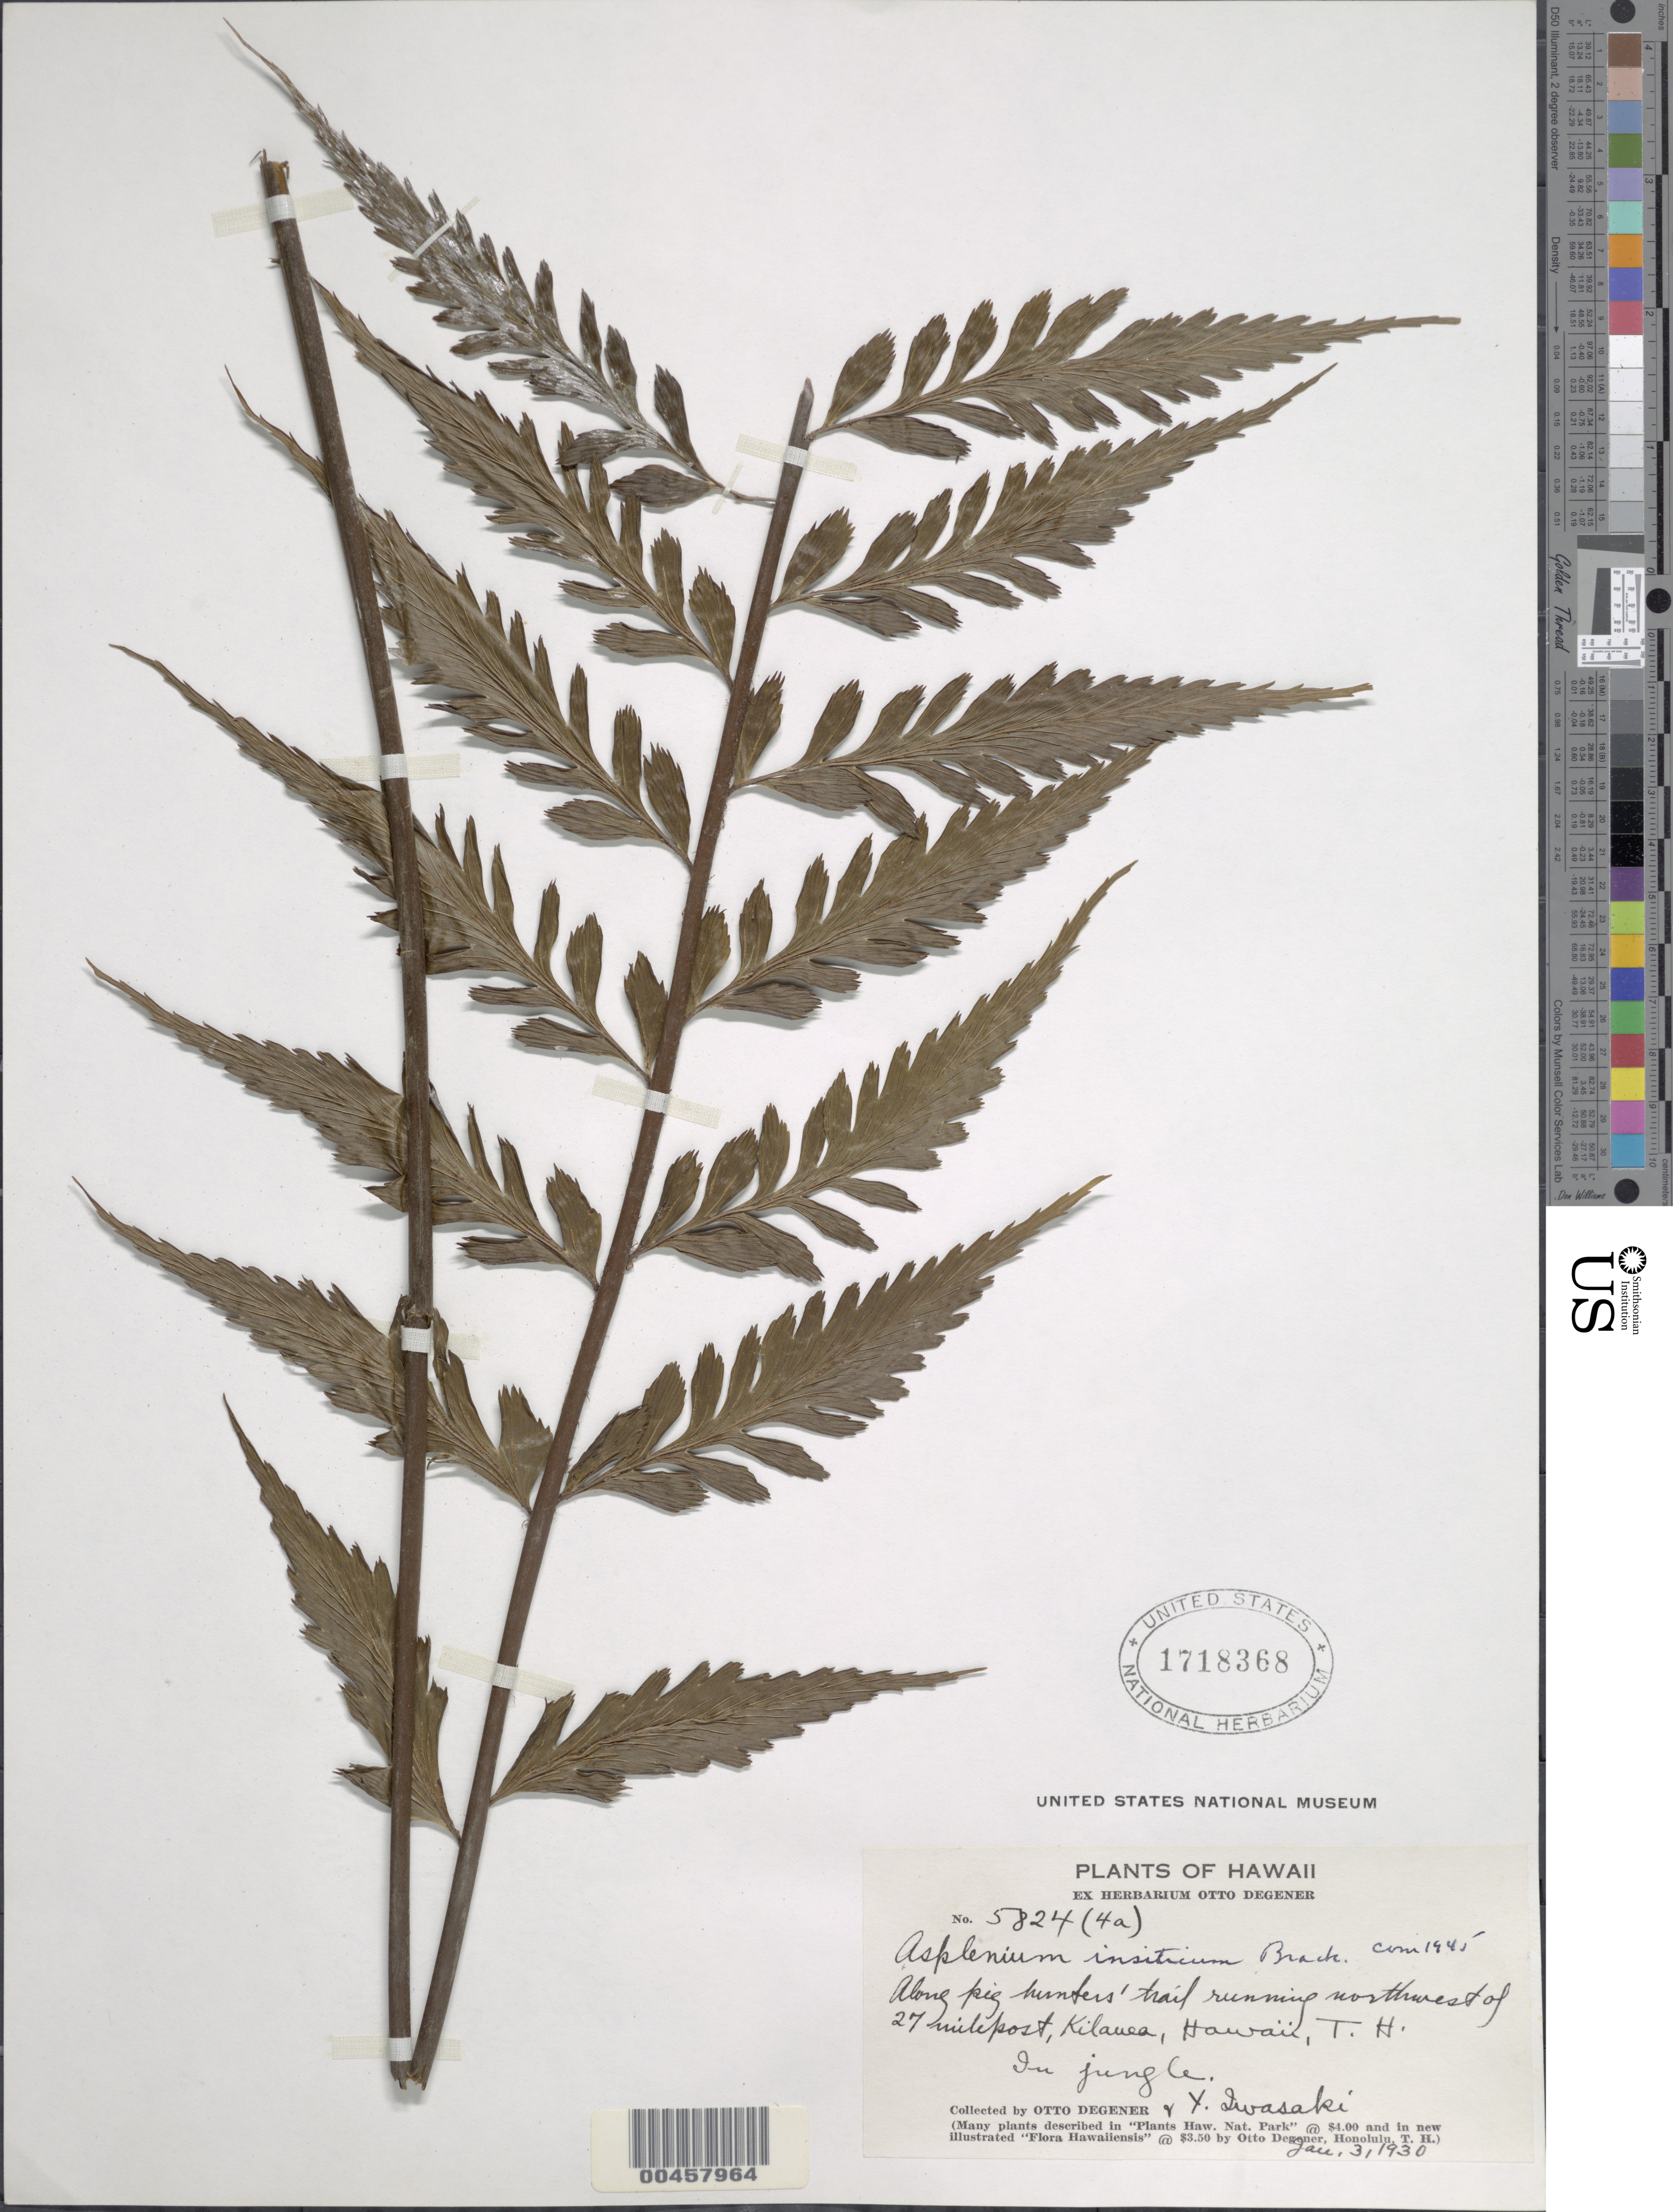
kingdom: Plantae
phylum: Tracheophyta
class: Polypodiopsida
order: Polypodiales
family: Aspleniaceae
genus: Asplenium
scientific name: Asplenium insiticium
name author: Brack. in Wilkes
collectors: O. Degener & Y. Iwasaki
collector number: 5824(4a)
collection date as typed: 3 Jan 1930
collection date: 1930-01-03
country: United States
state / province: Hawaii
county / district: Hawaii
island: Hawaii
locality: Along pig hunter's trail running NW of 27 milepost, Kilauea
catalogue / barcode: US 1718368